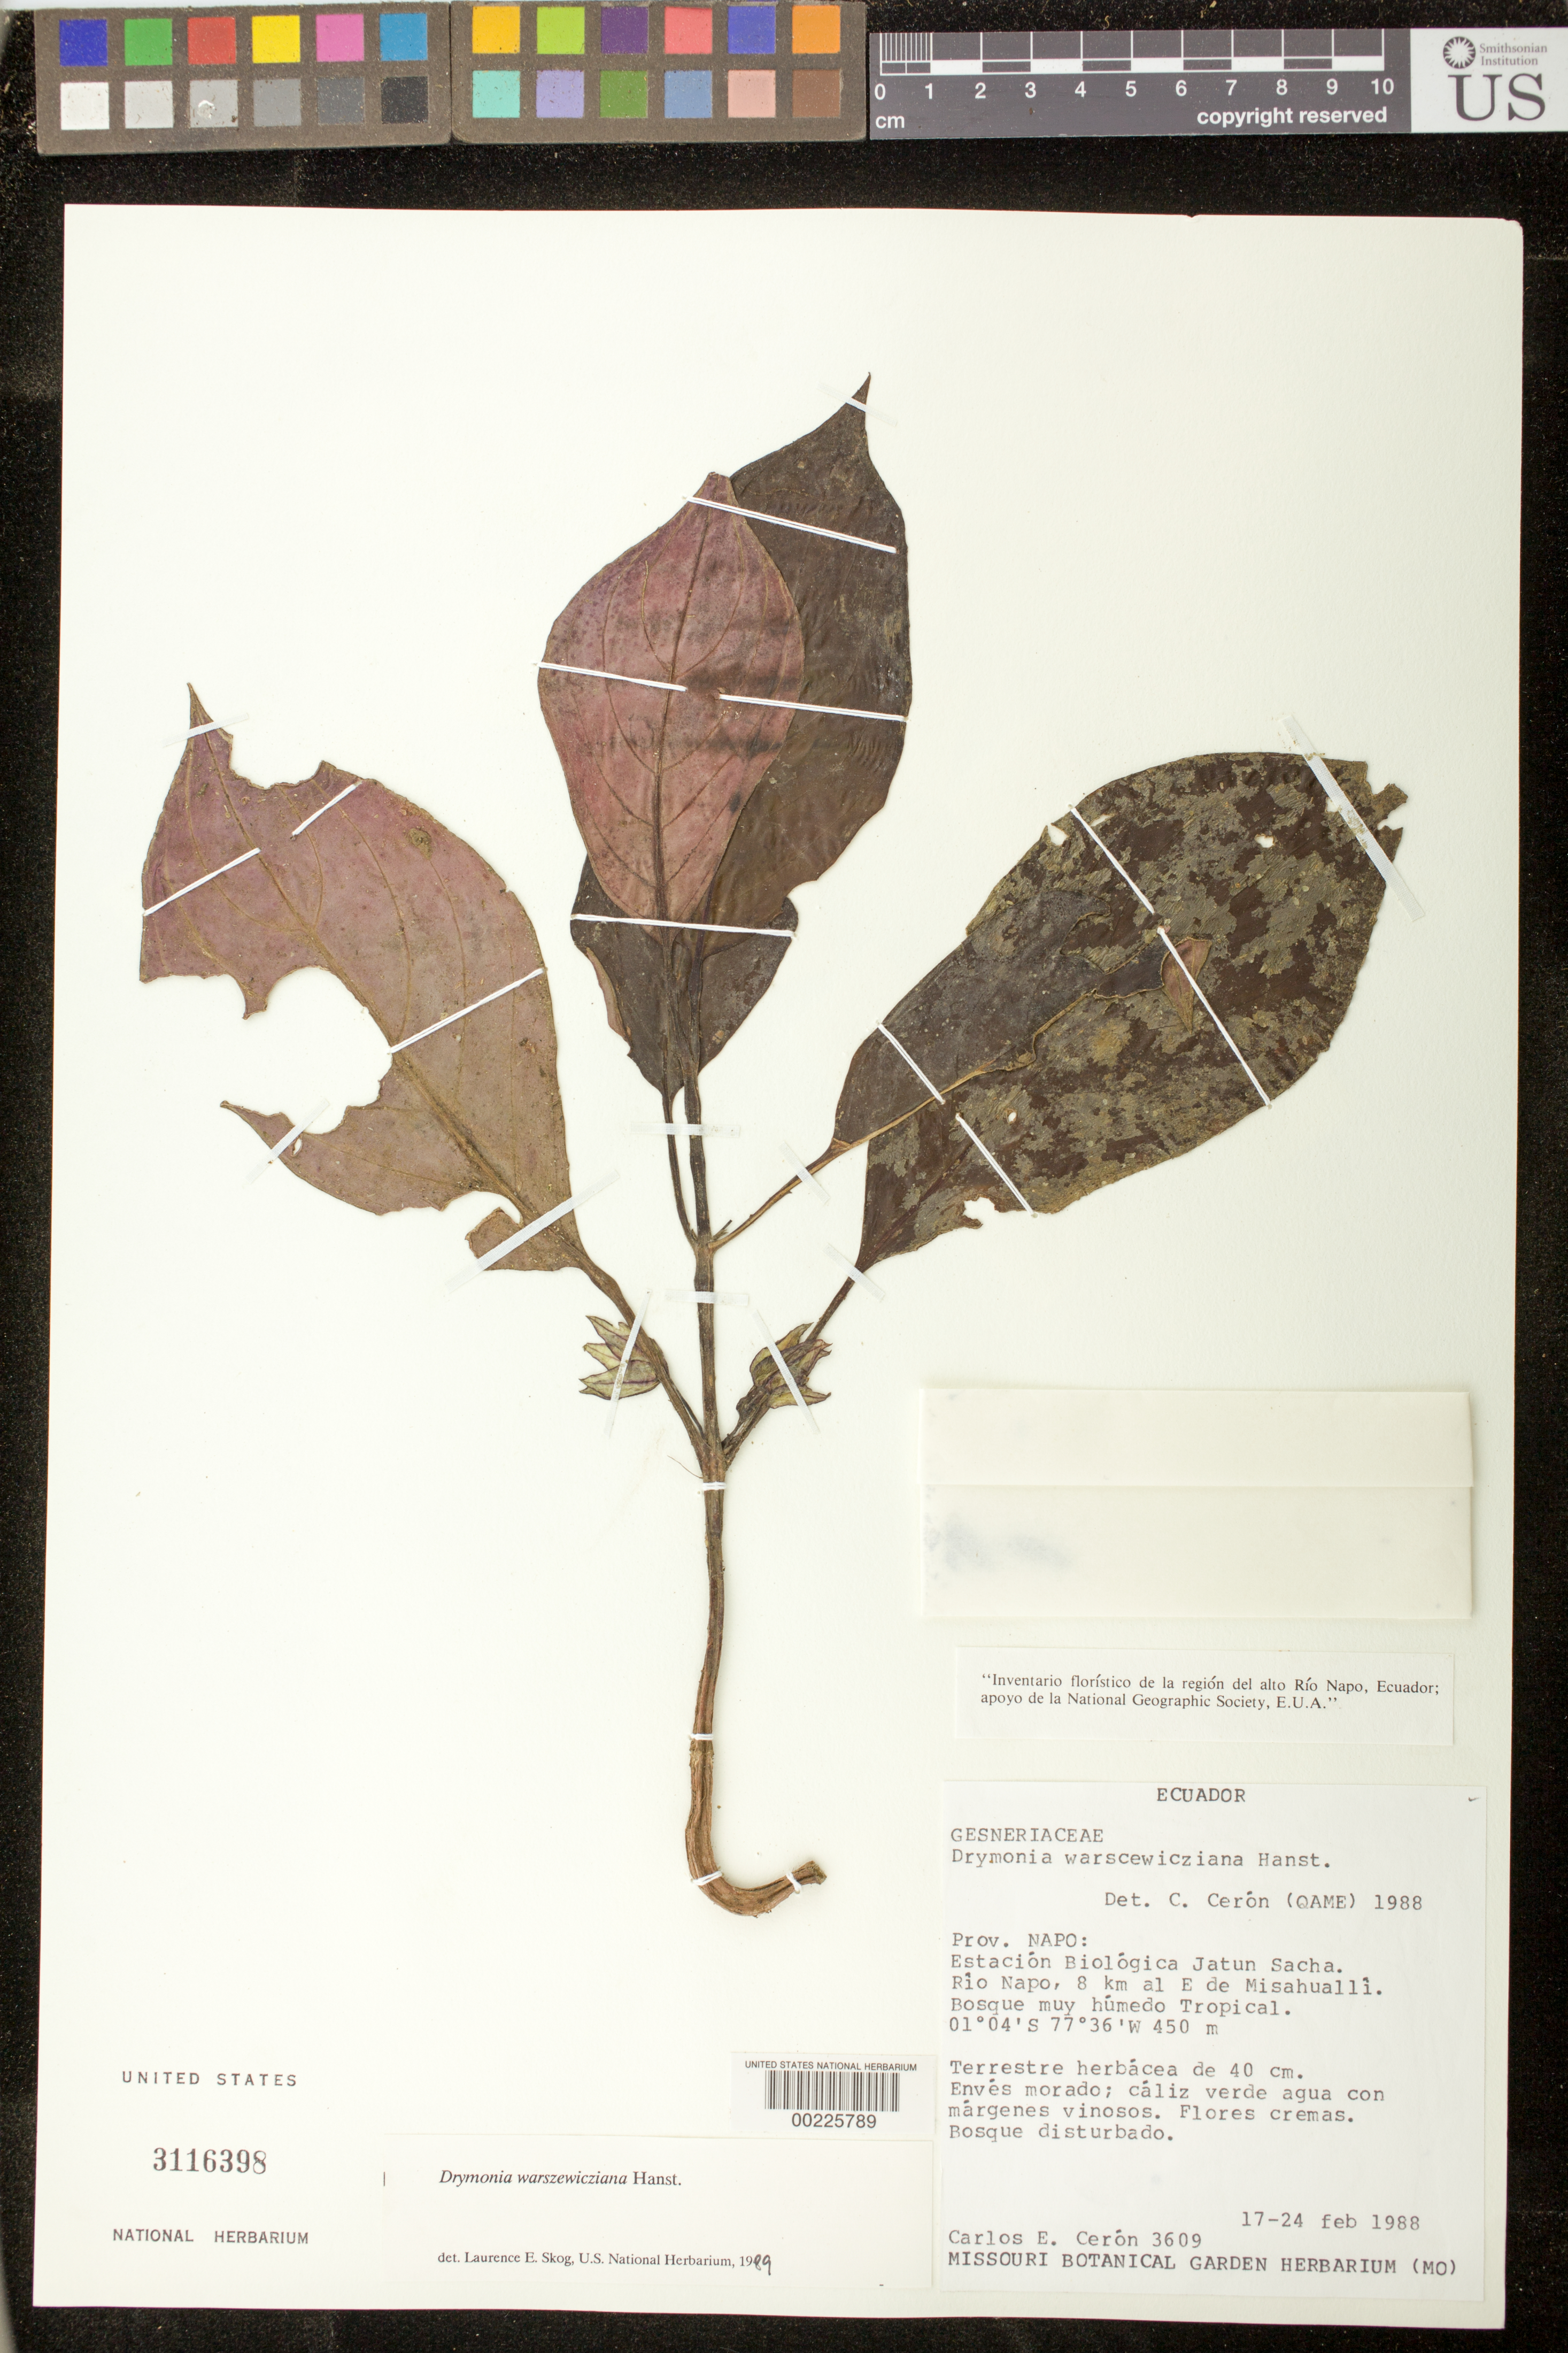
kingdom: Plantae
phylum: Tracheophyta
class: Magnoliopsida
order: Lamiales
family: Gesneriaceae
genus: Drymonia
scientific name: Drymonia warszewicziana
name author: Hanst.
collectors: C. E. Cerón M.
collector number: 3609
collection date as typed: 17-24 Feb 1988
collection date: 1988-02-17/1988-02-24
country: Ecuador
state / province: Napo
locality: Estacion Biologica Jatun Sacha, Rio Napo, 8 km E of Misahualli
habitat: Very humid tropical forest, disturbed forest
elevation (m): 450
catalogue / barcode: US 3116398